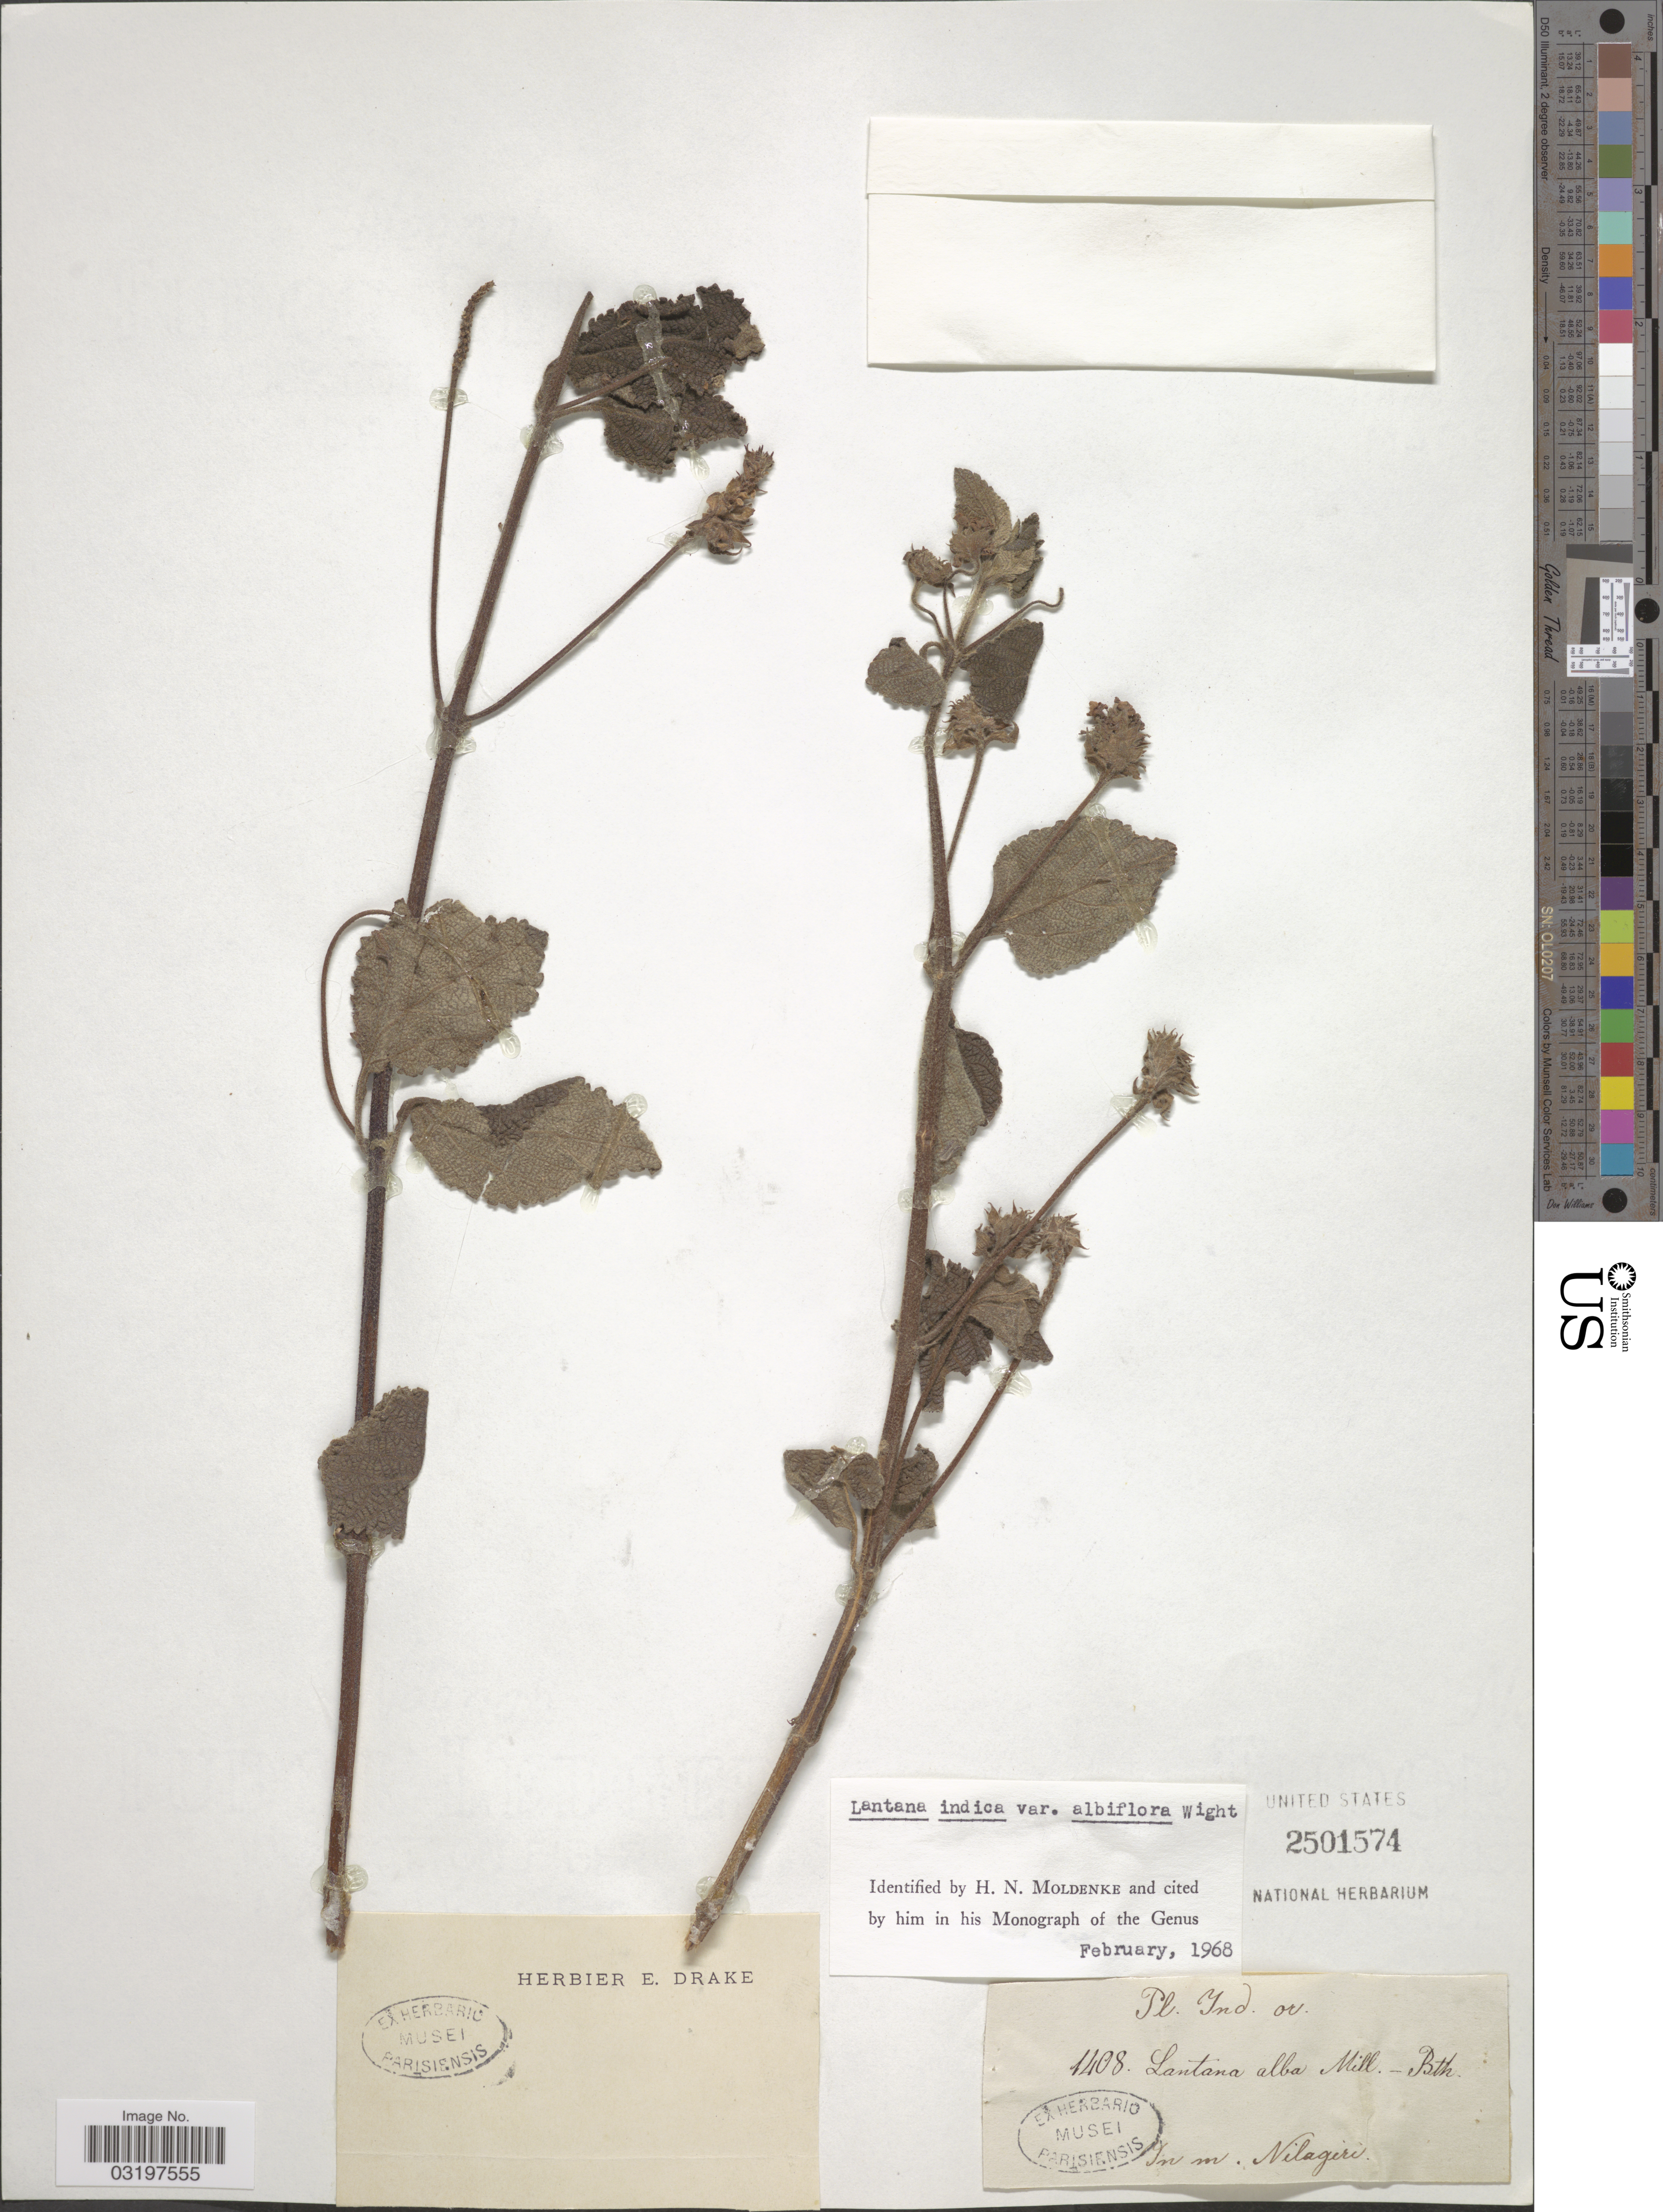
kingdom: Plantae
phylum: Tracheophyta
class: Magnoliopsida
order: Lamiales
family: Verbenaceae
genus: Lantana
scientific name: Lantana indica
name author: Roxb.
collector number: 1408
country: India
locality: Pl. Ind. or. In m. Nilagiri.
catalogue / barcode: US 2501574